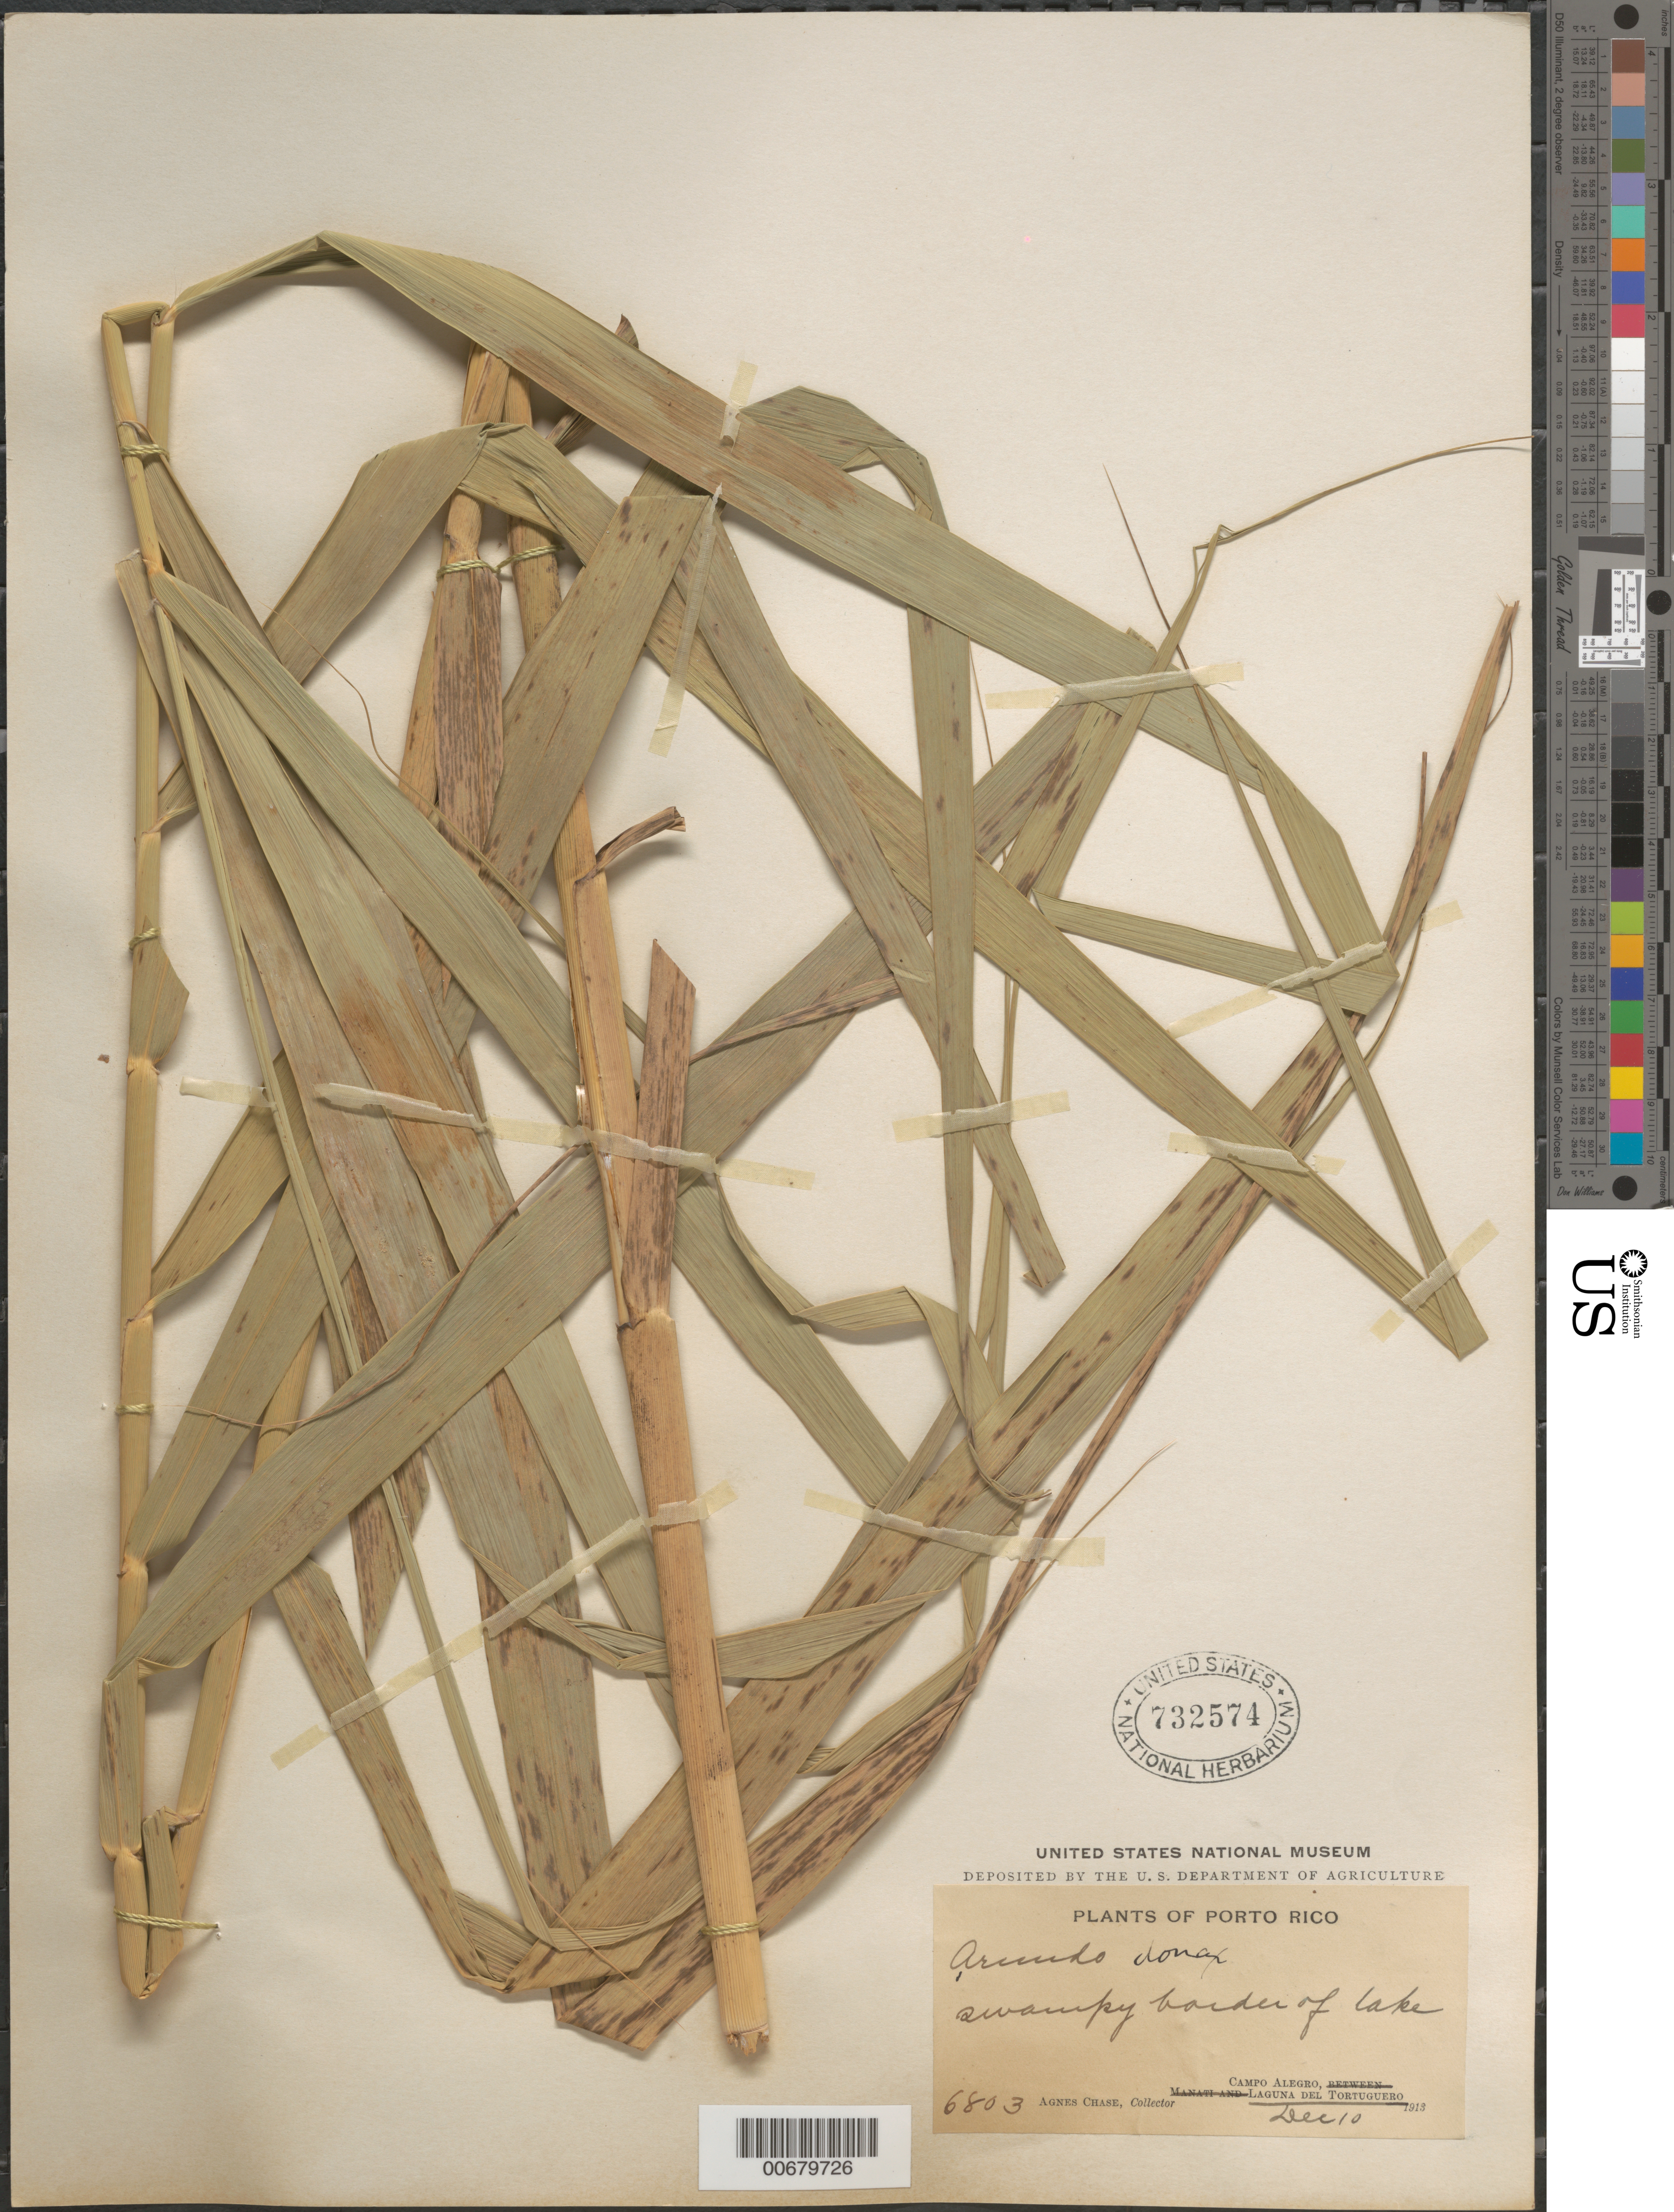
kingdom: Plantae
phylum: Tracheophyta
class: Liliopsida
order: Poales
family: Poaceae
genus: Arundo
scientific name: Arundo donax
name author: L.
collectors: A. Chase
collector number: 6803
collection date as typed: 10 Dec 1913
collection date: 1913-12-10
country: Puerto Rico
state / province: Manatí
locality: Campo Alegro, Laguna Del Tortuguero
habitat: Swampy edge of lake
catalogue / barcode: US 732574